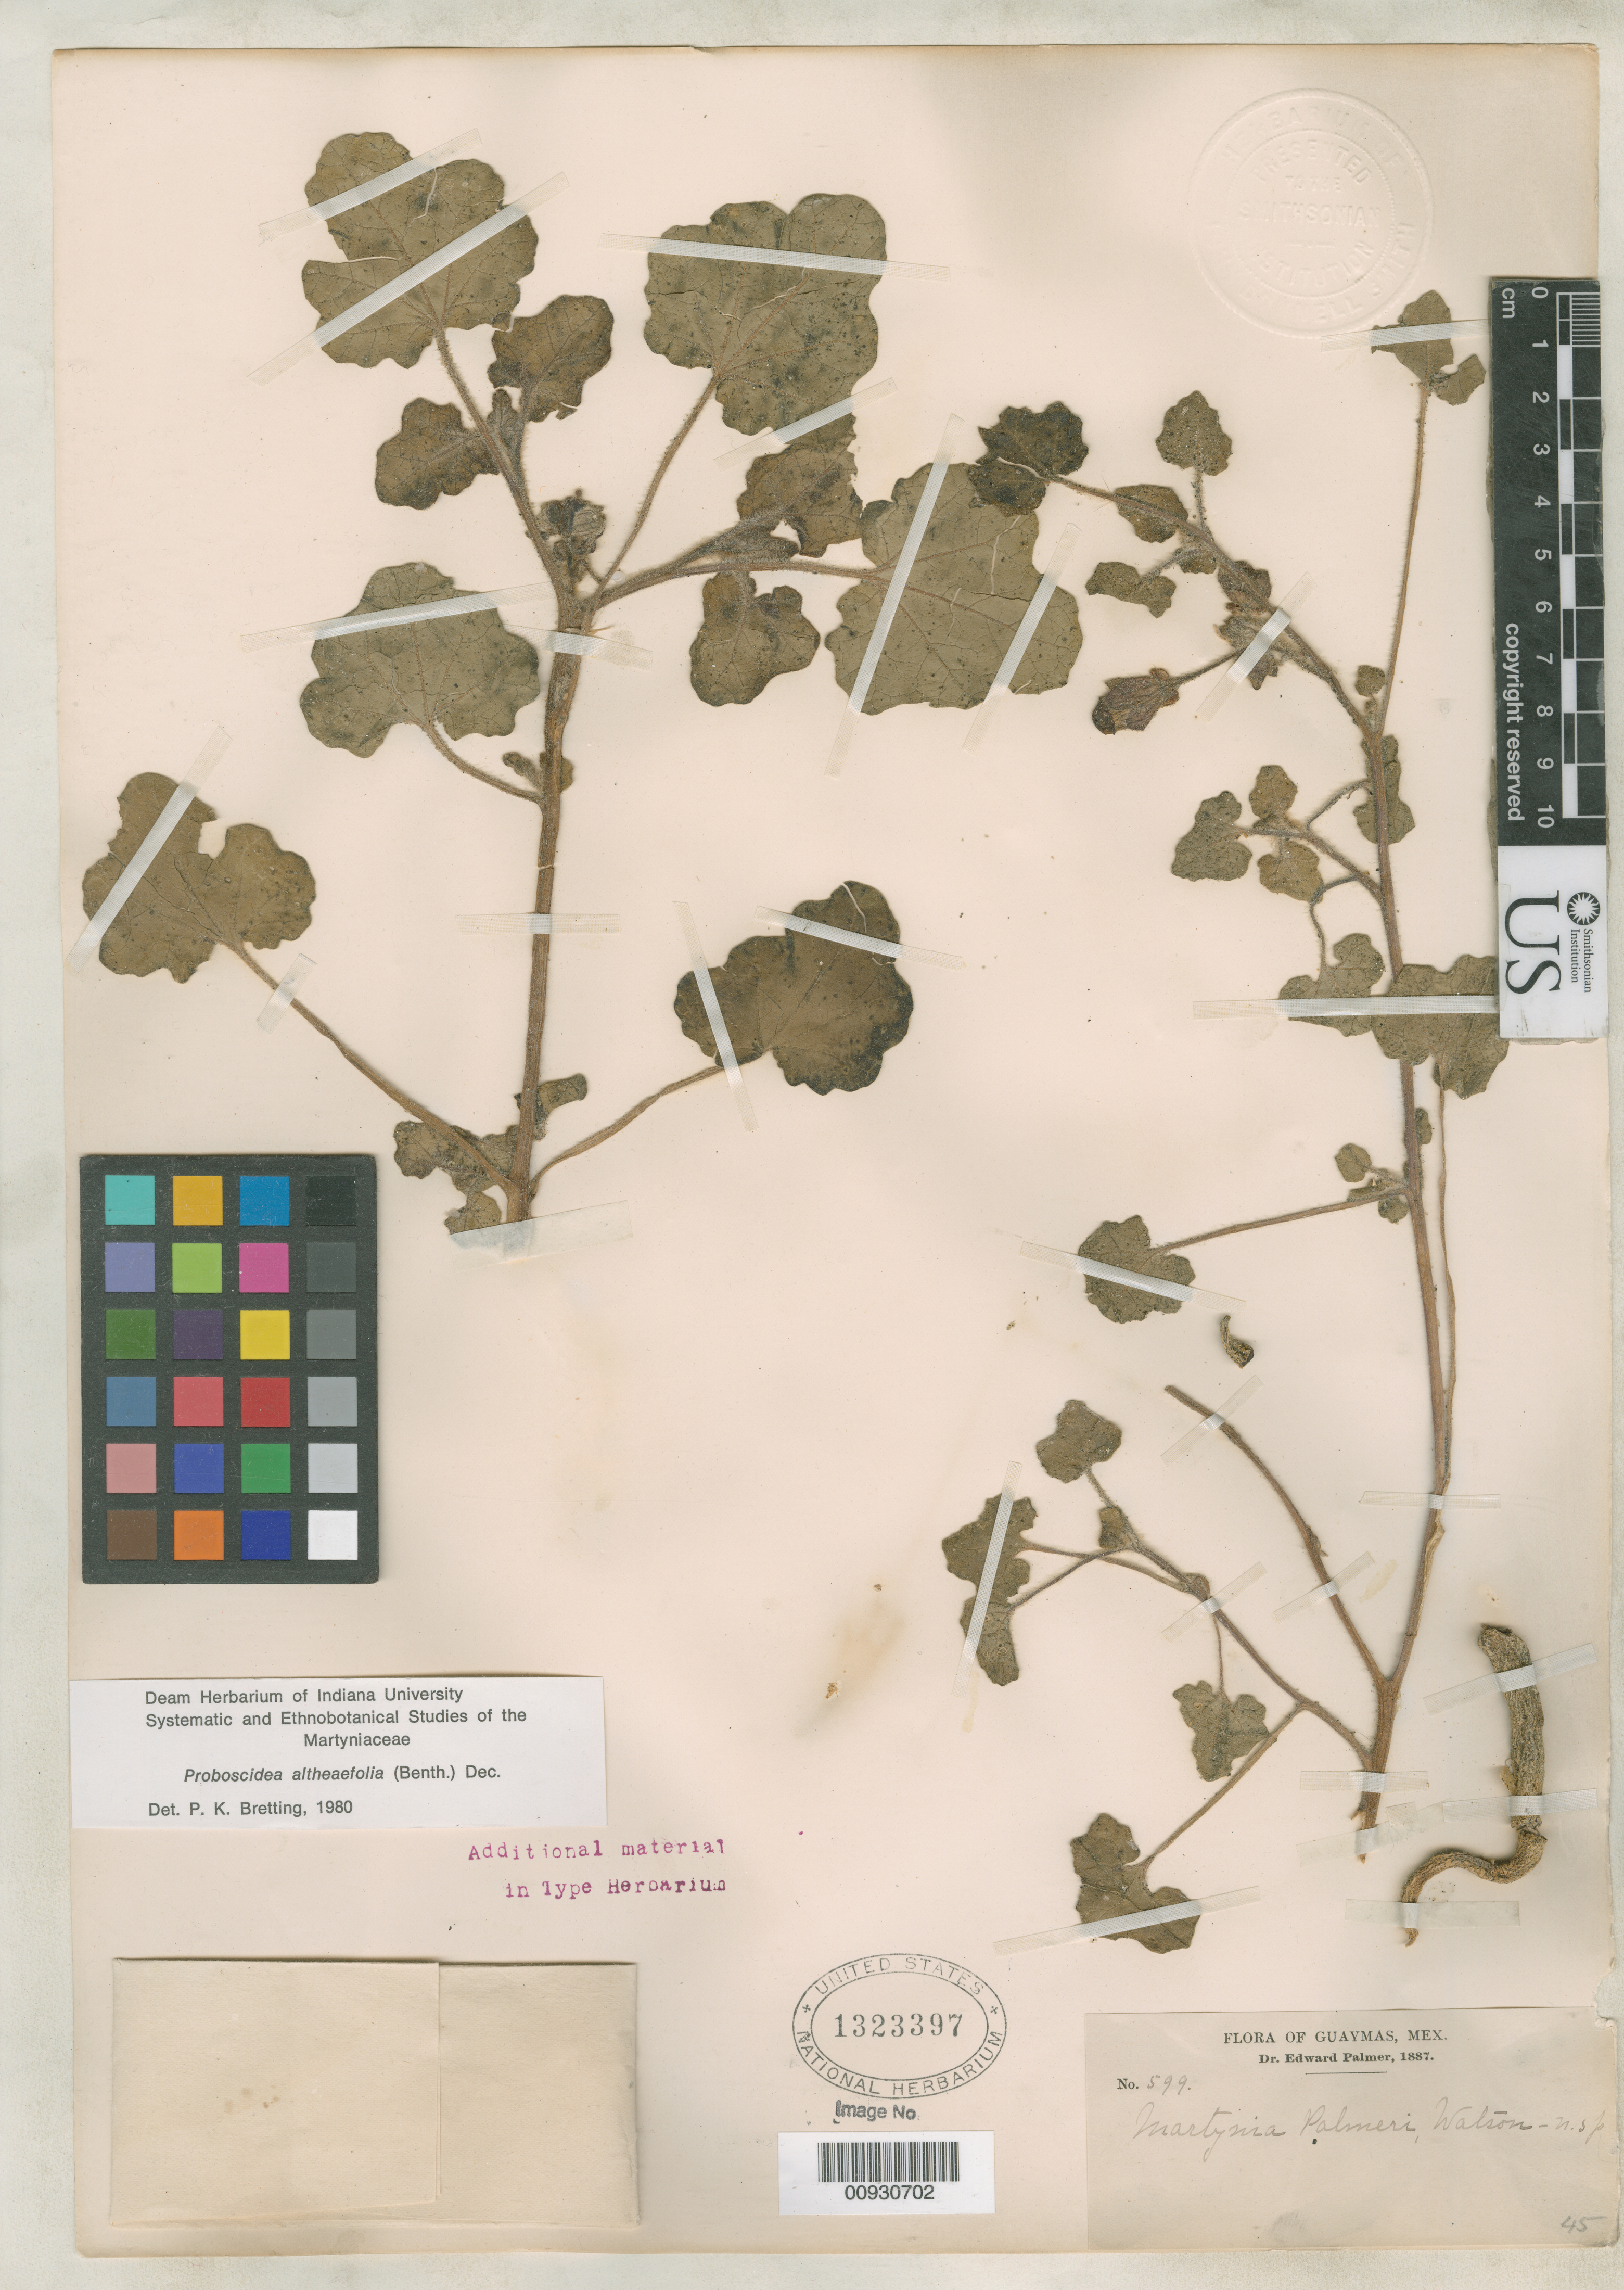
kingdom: Plantae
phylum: Tracheophyta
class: Magnoliopsida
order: Lamiales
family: Martyniaceae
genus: Martynia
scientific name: Martynia palmeri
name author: S. Watson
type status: Possible Type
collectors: E. Palmer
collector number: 599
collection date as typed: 1887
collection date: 1887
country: Mexico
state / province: Sonora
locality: Guaymas.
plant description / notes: Type locality is Los Angeles Bay (Baja California).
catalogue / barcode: US 1323397